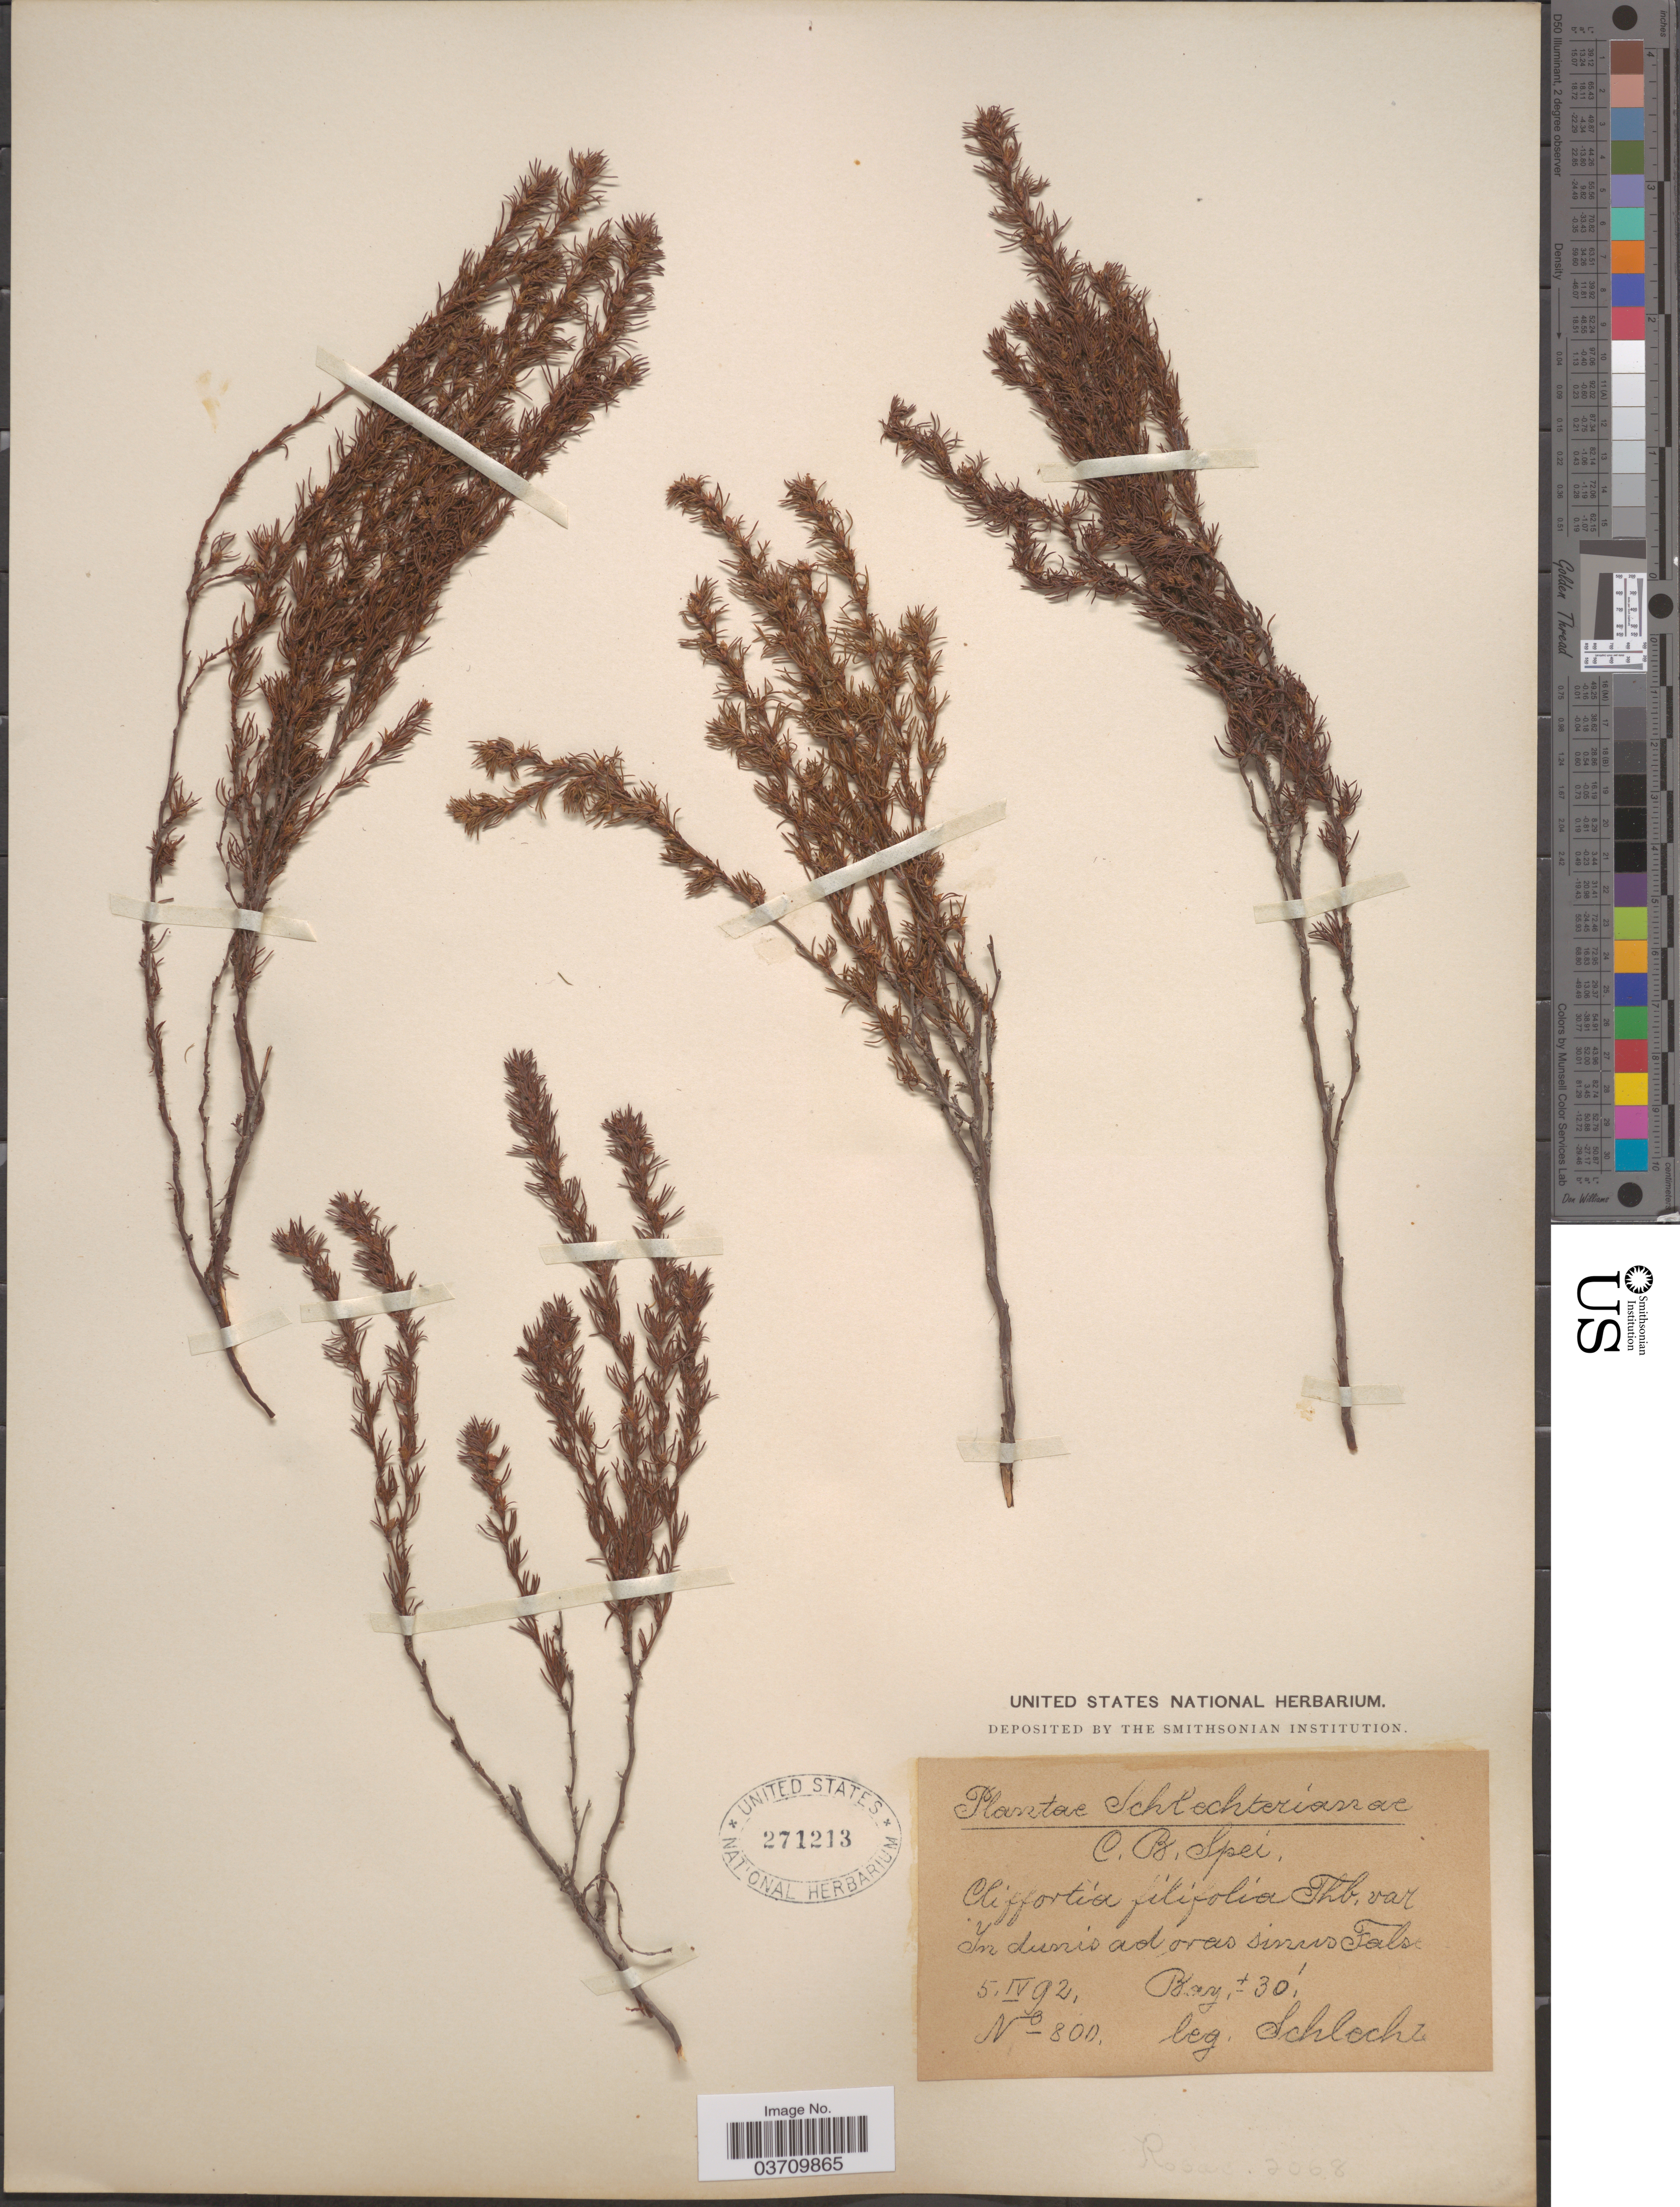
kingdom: Plantae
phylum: Tracheophyta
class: Magnoliopsida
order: Rosales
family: Rosaceae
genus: Cliffortia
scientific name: Cliffortia filifolia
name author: L. f.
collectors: Schlechter, --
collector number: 800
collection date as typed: Transcribed d/m/y: 5/4/92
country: South Africa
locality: C. B. Spei. In dunis ad oras sinus False Bay.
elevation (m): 9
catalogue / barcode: US 271213